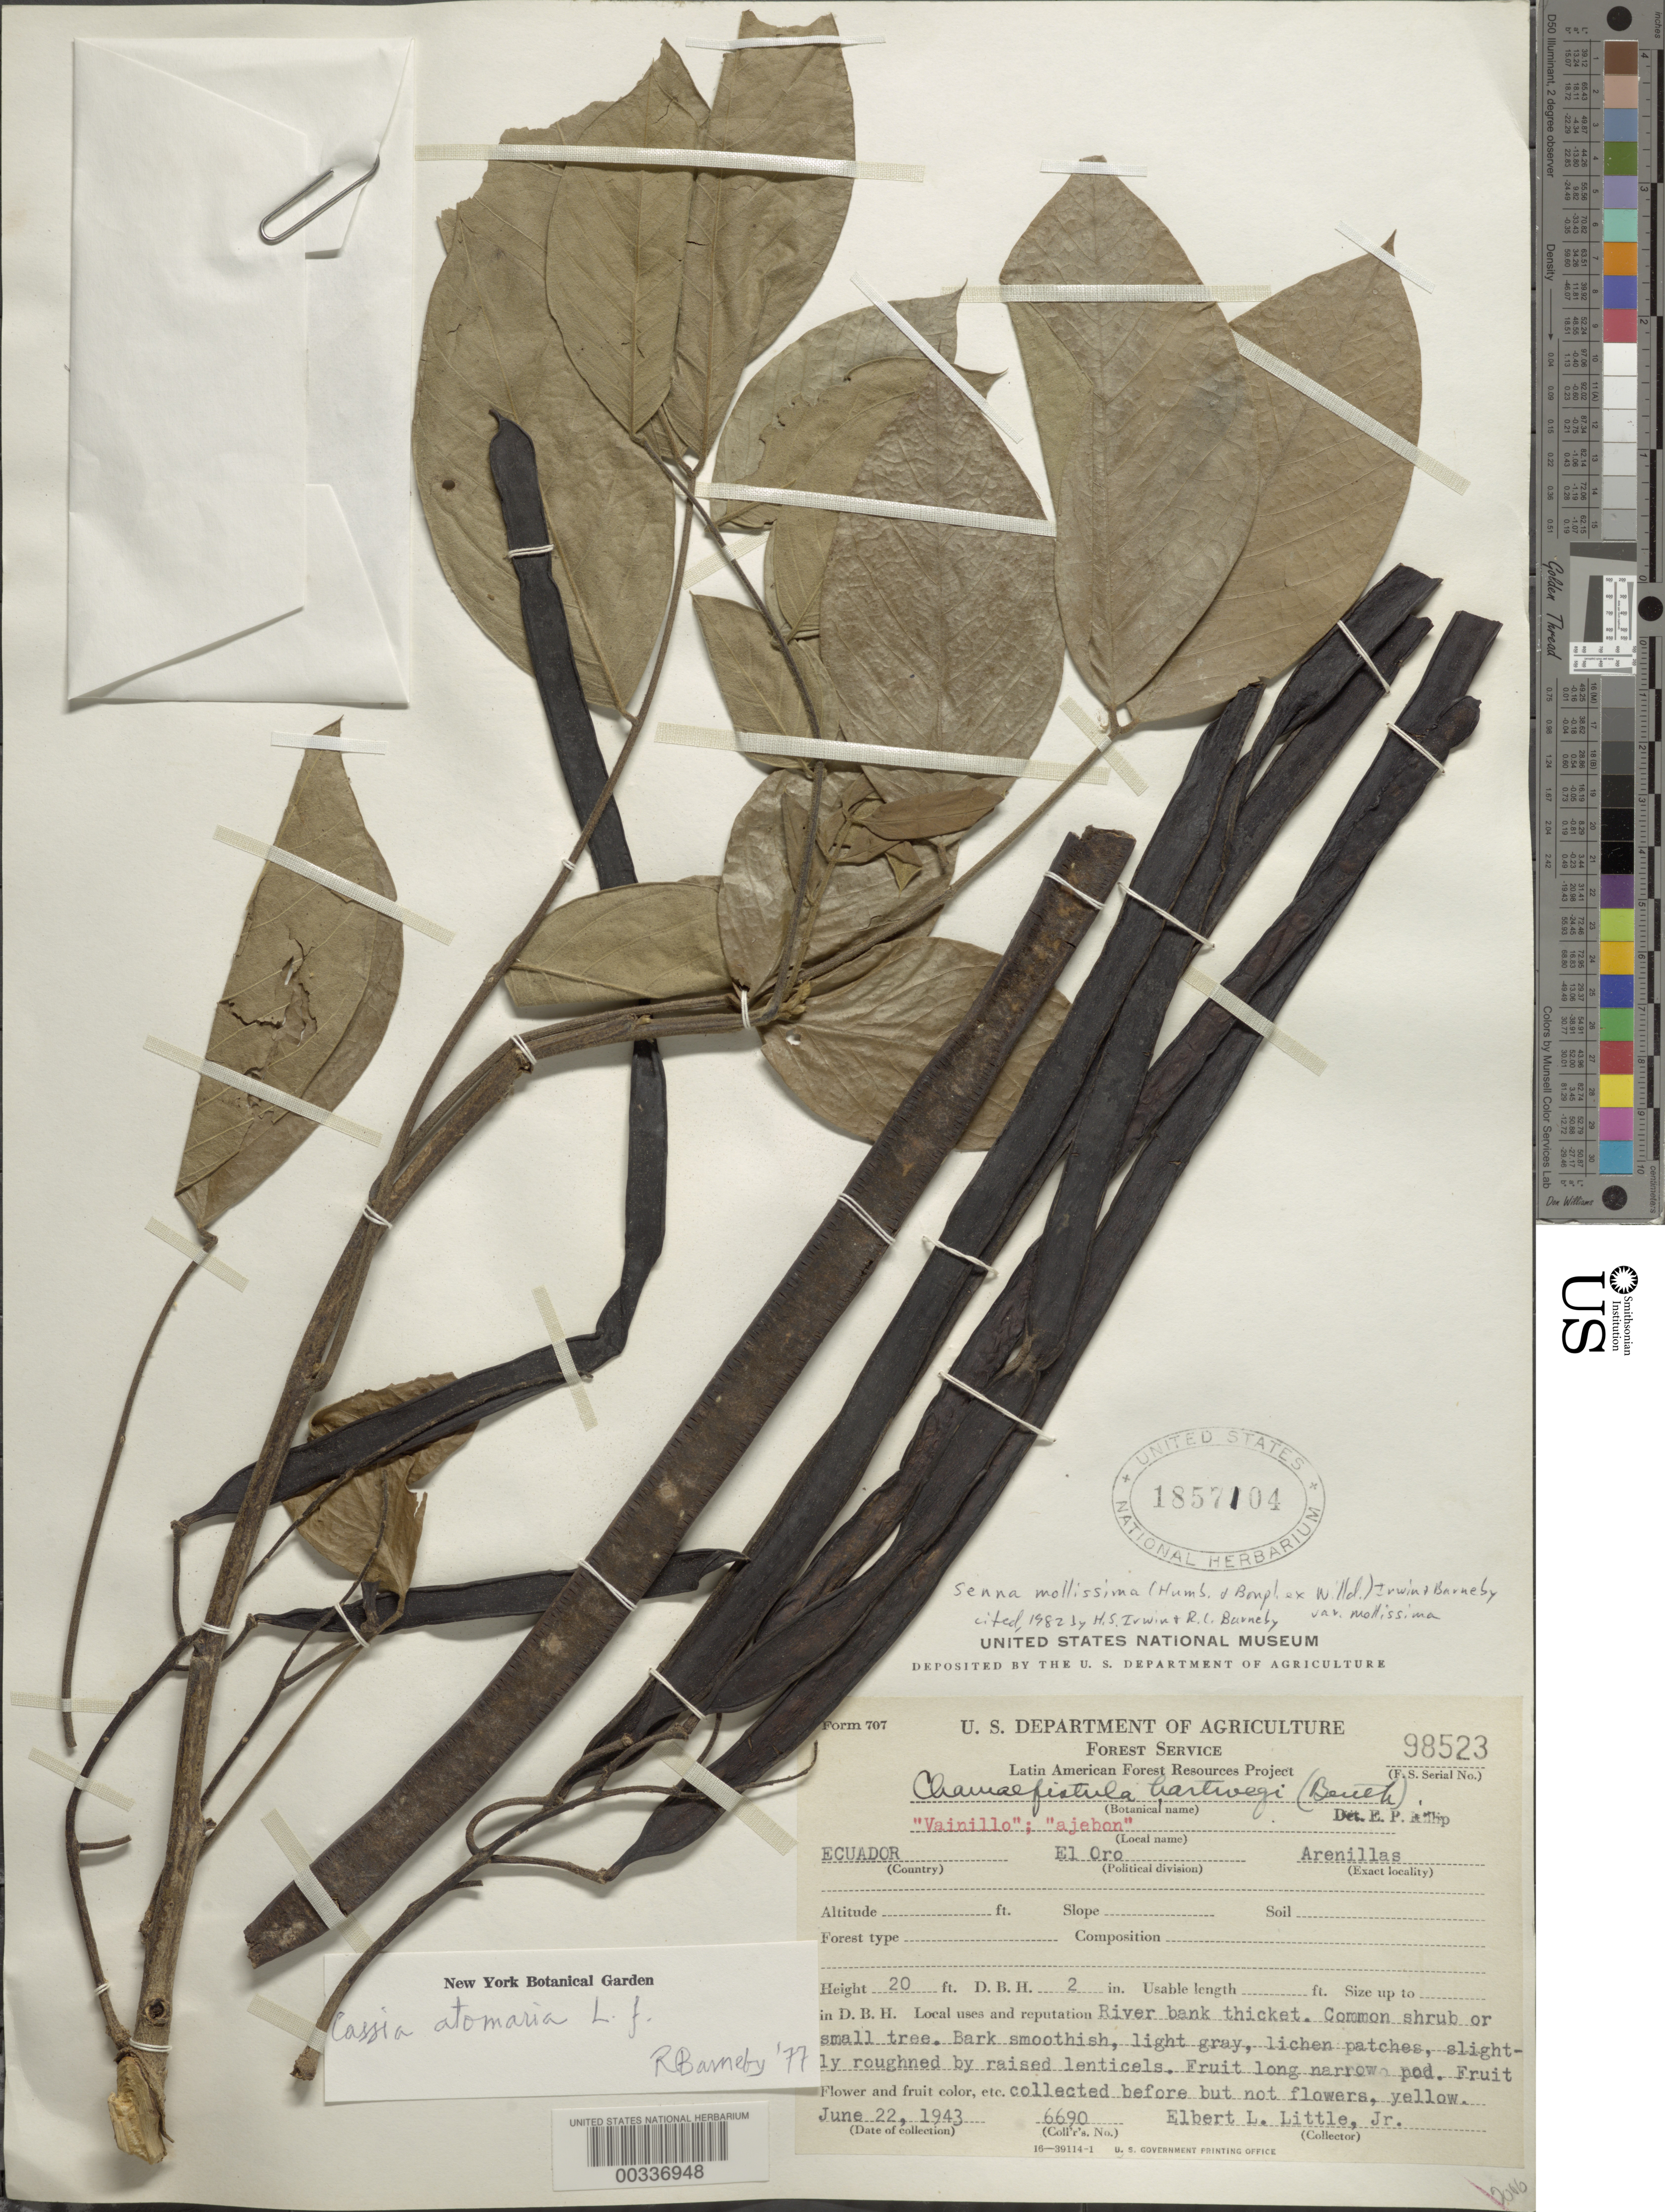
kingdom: Plantae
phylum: Tracheophyta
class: Magnoliopsida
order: Fabales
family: Fabaceae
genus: Senna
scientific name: Senna mollissima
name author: (Humb. & Bonpl. ex Willd.) H.S. Irwin & Barneby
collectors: E. L. Little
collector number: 6690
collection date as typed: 22 Jun 1943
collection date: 1943-06-22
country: Ecuador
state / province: El Oro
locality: Arenillas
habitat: River bank thicket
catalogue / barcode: US 1857104